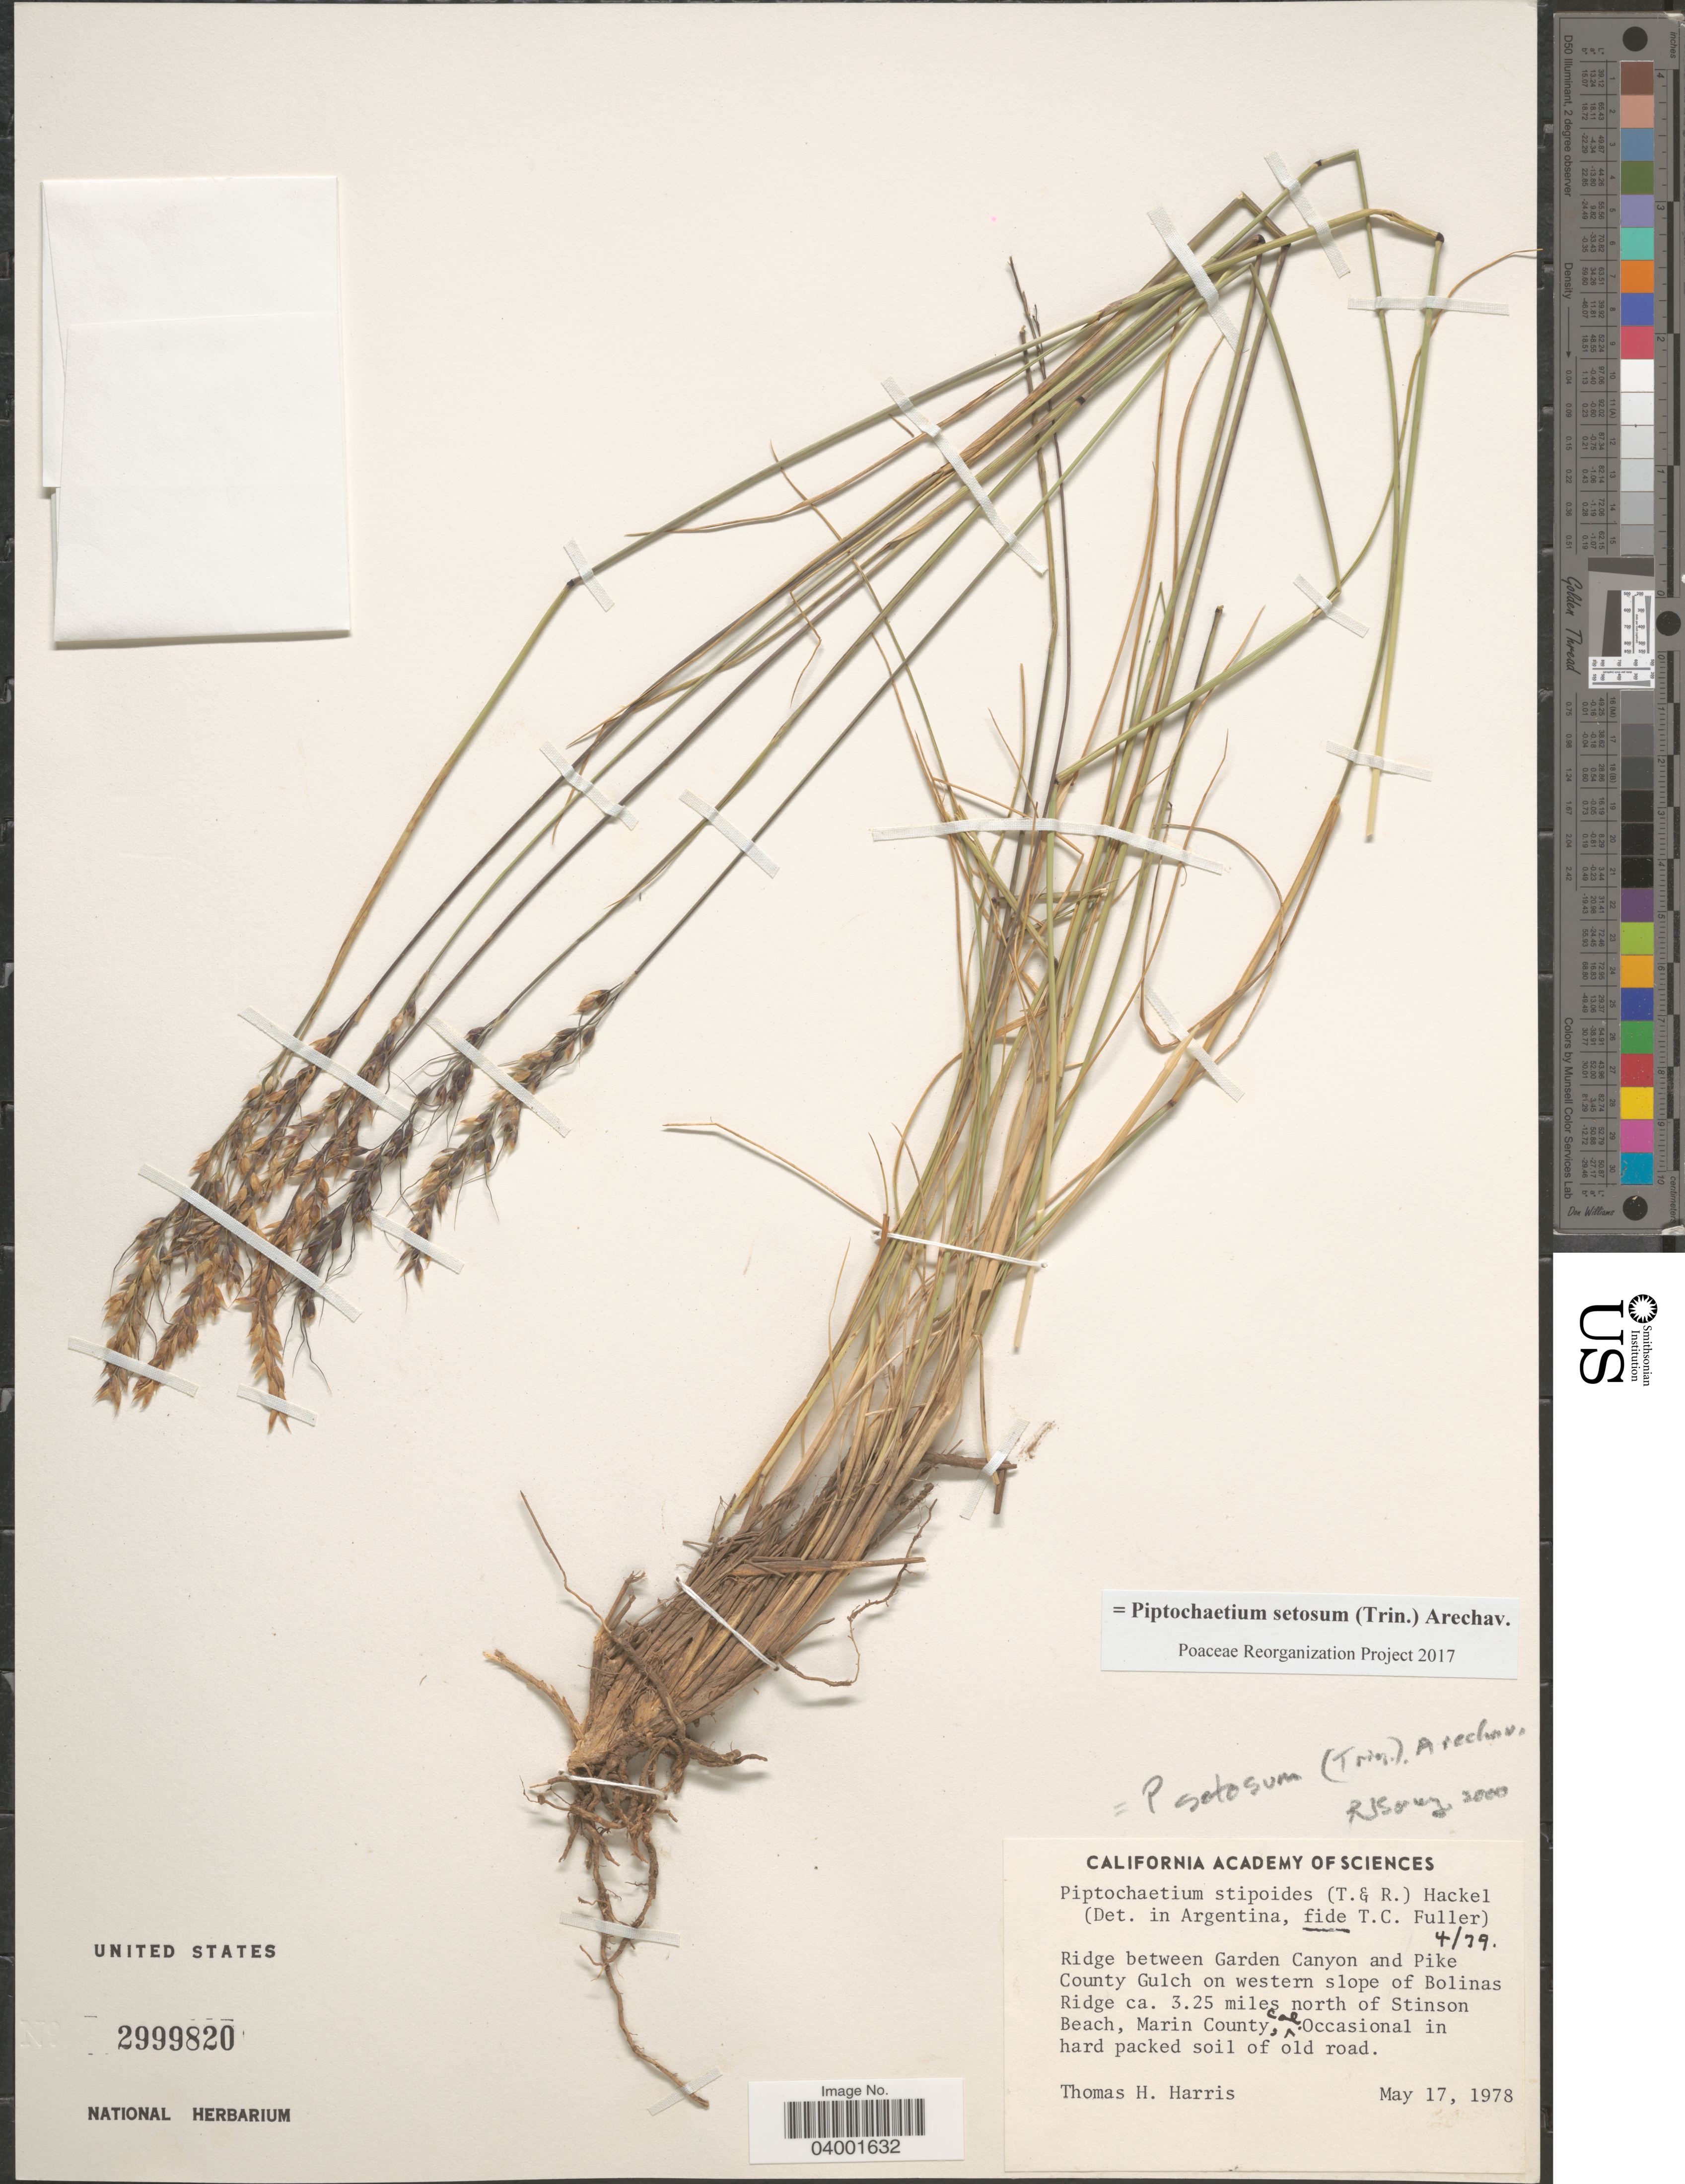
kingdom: Plantae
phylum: Tracheophyta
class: Liliopsida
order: Poales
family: Poaceae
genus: Piptochaetium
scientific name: Piptochaetium setosum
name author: (Trin.) Arechav.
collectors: T. Harris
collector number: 4/39?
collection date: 1978-05-17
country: United States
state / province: California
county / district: Marin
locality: Ridge between Garden Canyon and Pike County Gulch on western slope of Bolinas Ridge ca. 3.25 miles north of Stinson Beach, Marin County.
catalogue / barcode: US 2999820